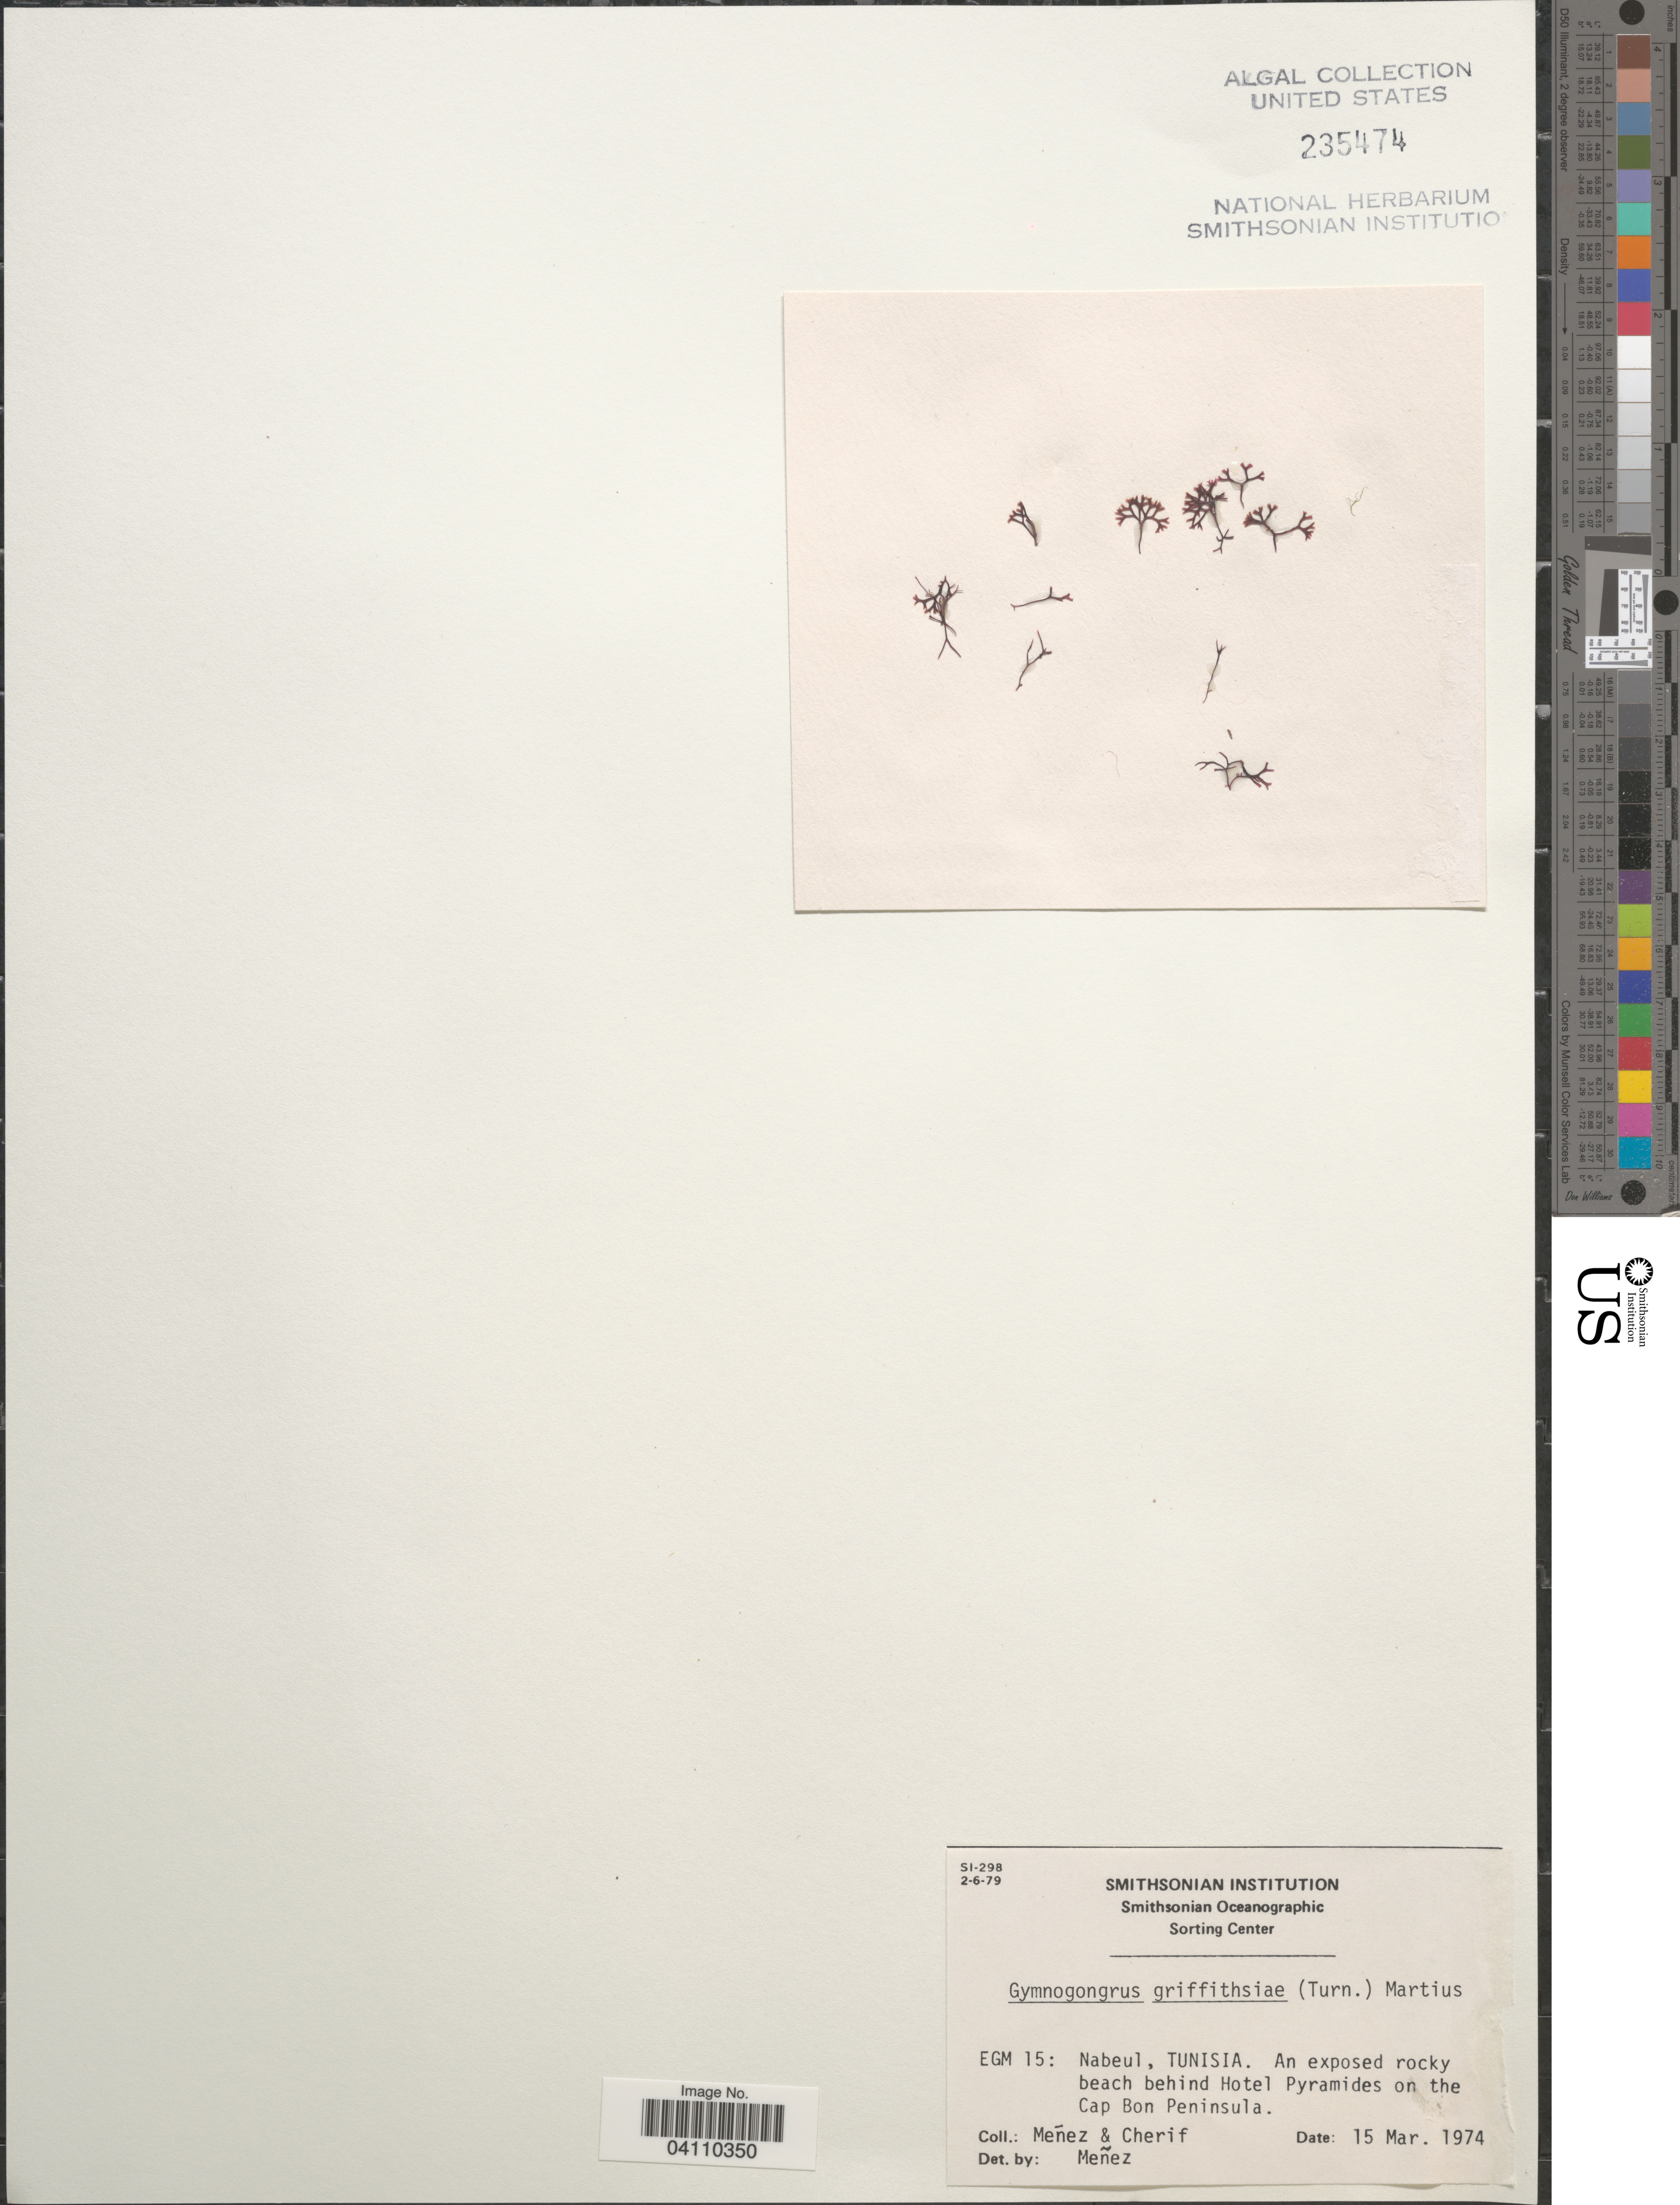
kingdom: Plantae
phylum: Rhodophyta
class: Florideophyceae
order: Gigartinales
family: Phyllophoraceae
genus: Gymnogongrus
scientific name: Gymnogongrus griffithsiae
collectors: Menez & -. Cherif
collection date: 1974-03-15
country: Tunisia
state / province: Nabeul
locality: EGM 15: Beach behind Hotel Pyramides on the Cap Bon Peninsula.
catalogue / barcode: US 235474